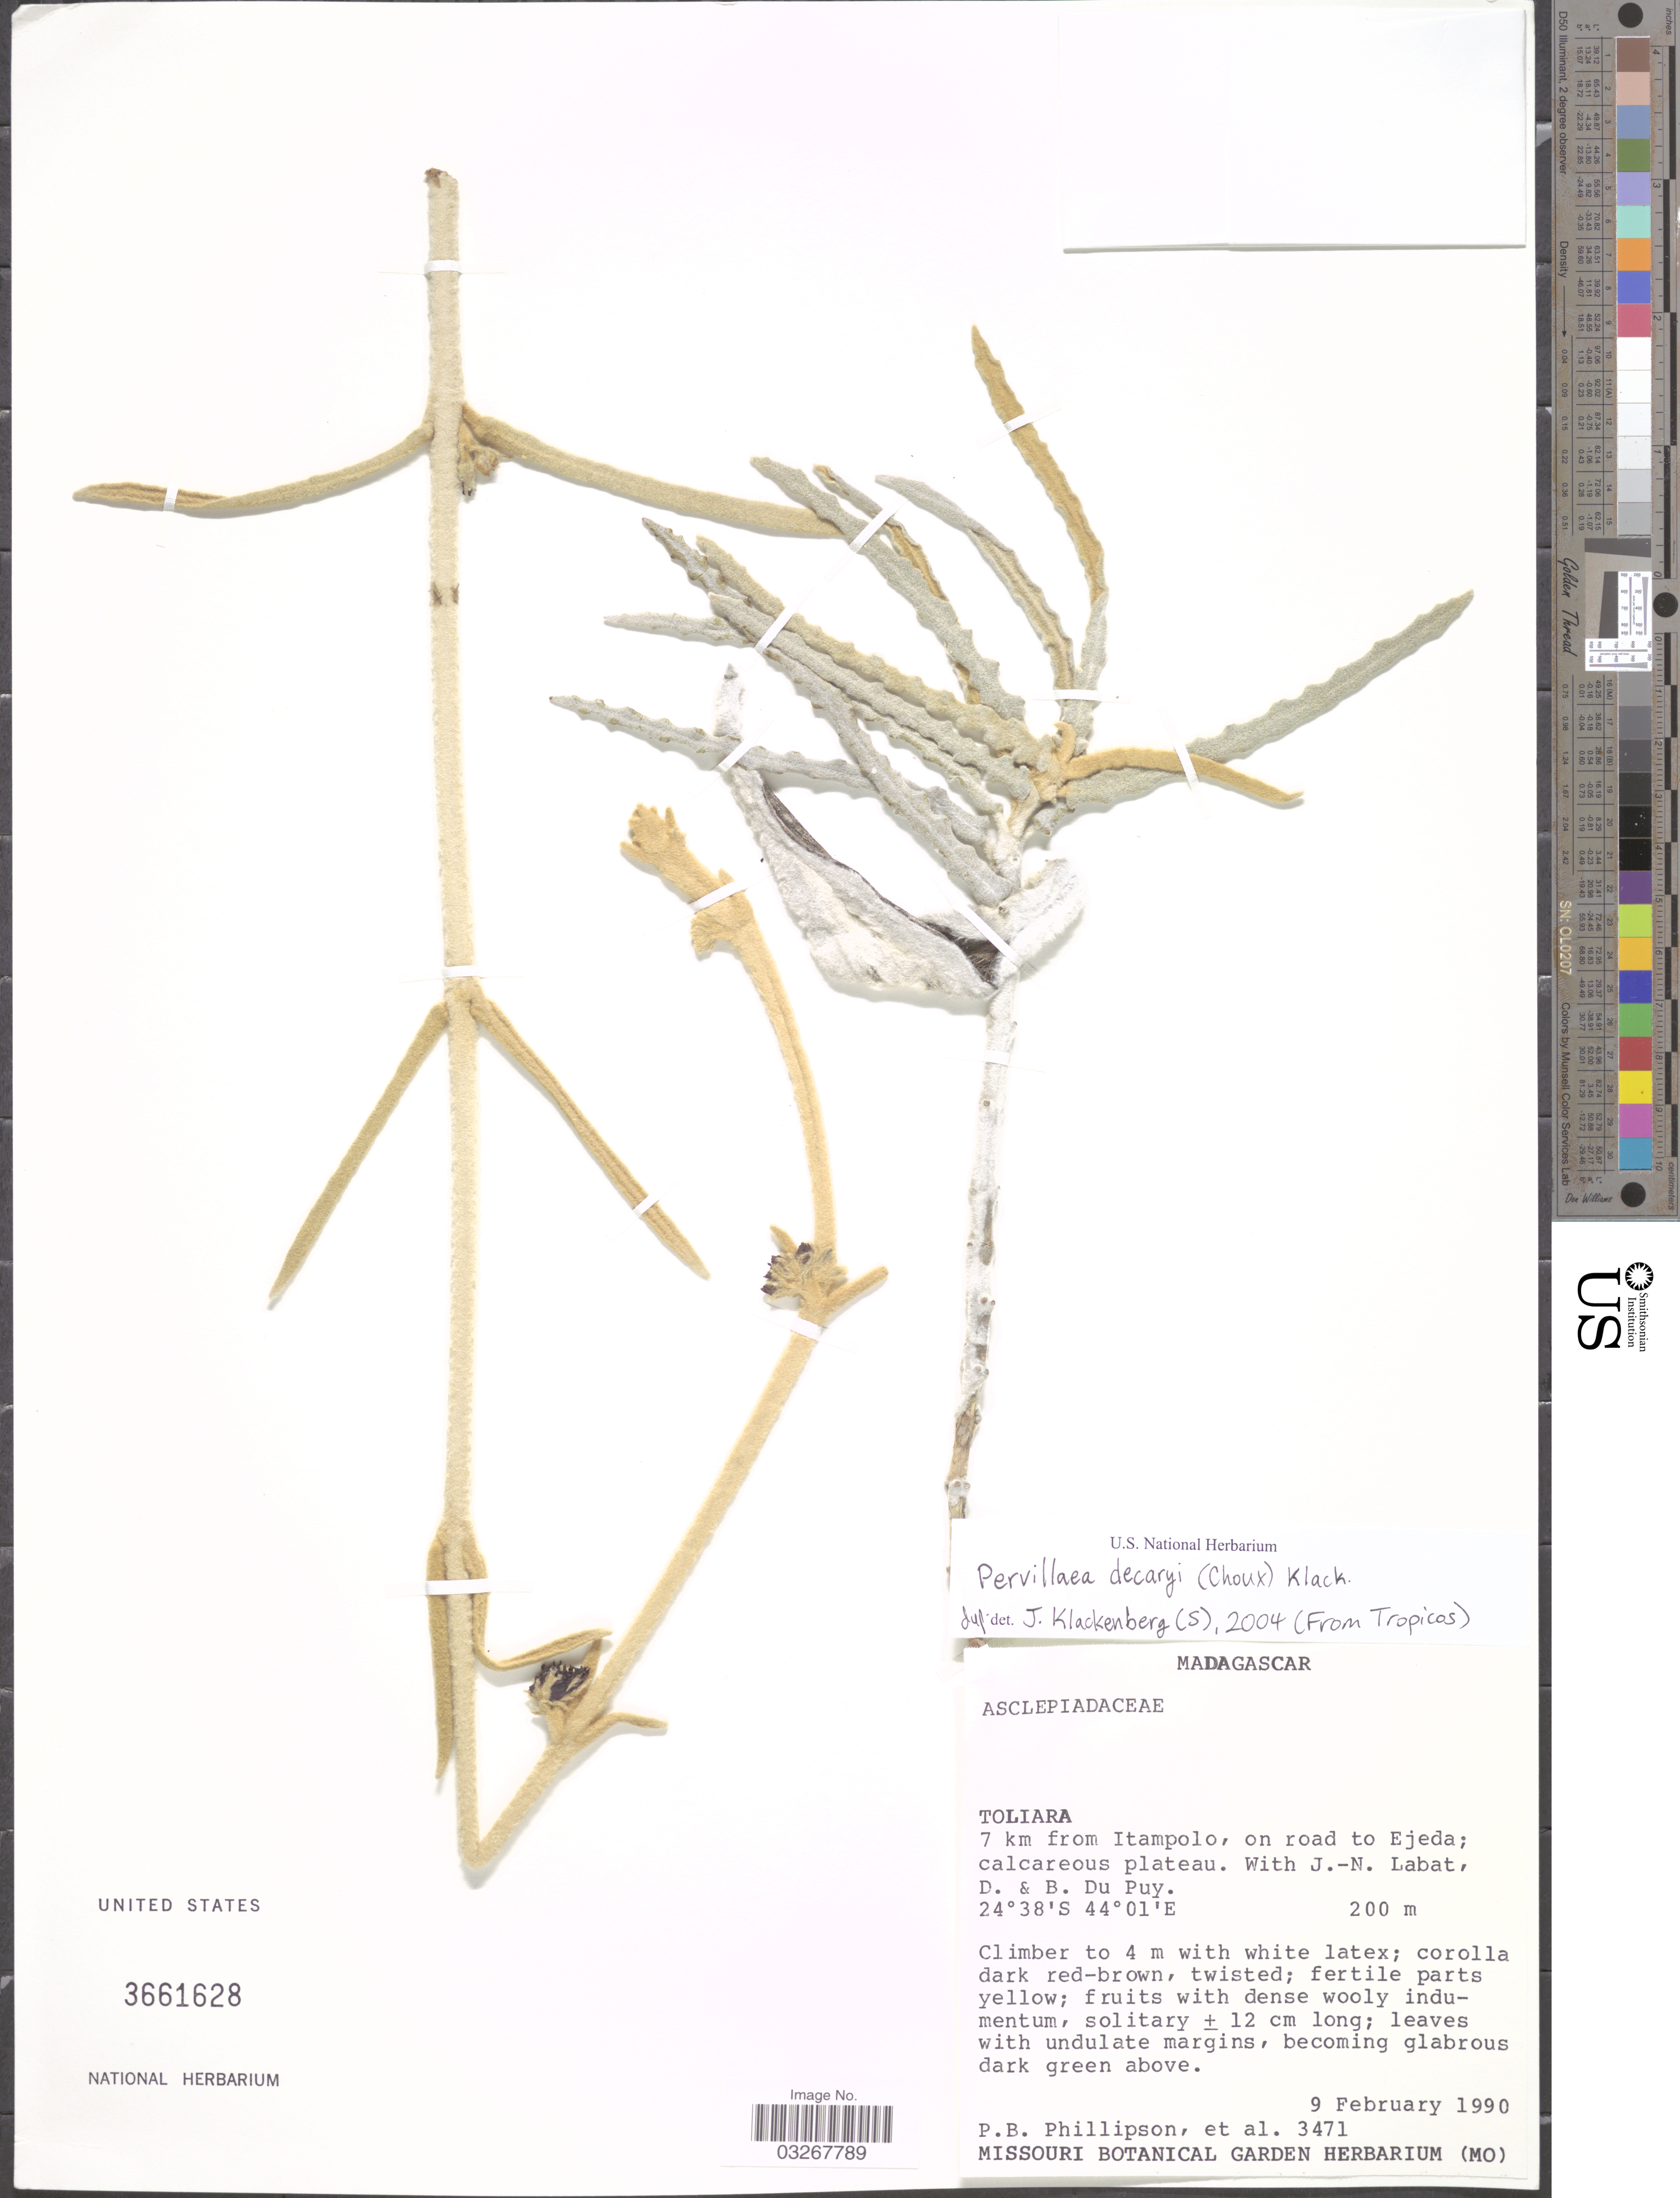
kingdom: Plantae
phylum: Tracheophyta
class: Magnoliopsida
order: Gentianales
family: Apocynaceae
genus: Pervillaea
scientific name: Pervillaea decaryi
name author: (Choux) Klack.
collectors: P. B. Phillipson, J.-N. Labat, D. Du Puy & B. Du Puy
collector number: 3471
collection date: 1990-02-09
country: Madagascar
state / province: Atsimo-Andrefana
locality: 7 km from Itampolo, on road to Ejeda.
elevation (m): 200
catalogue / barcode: US 3661628